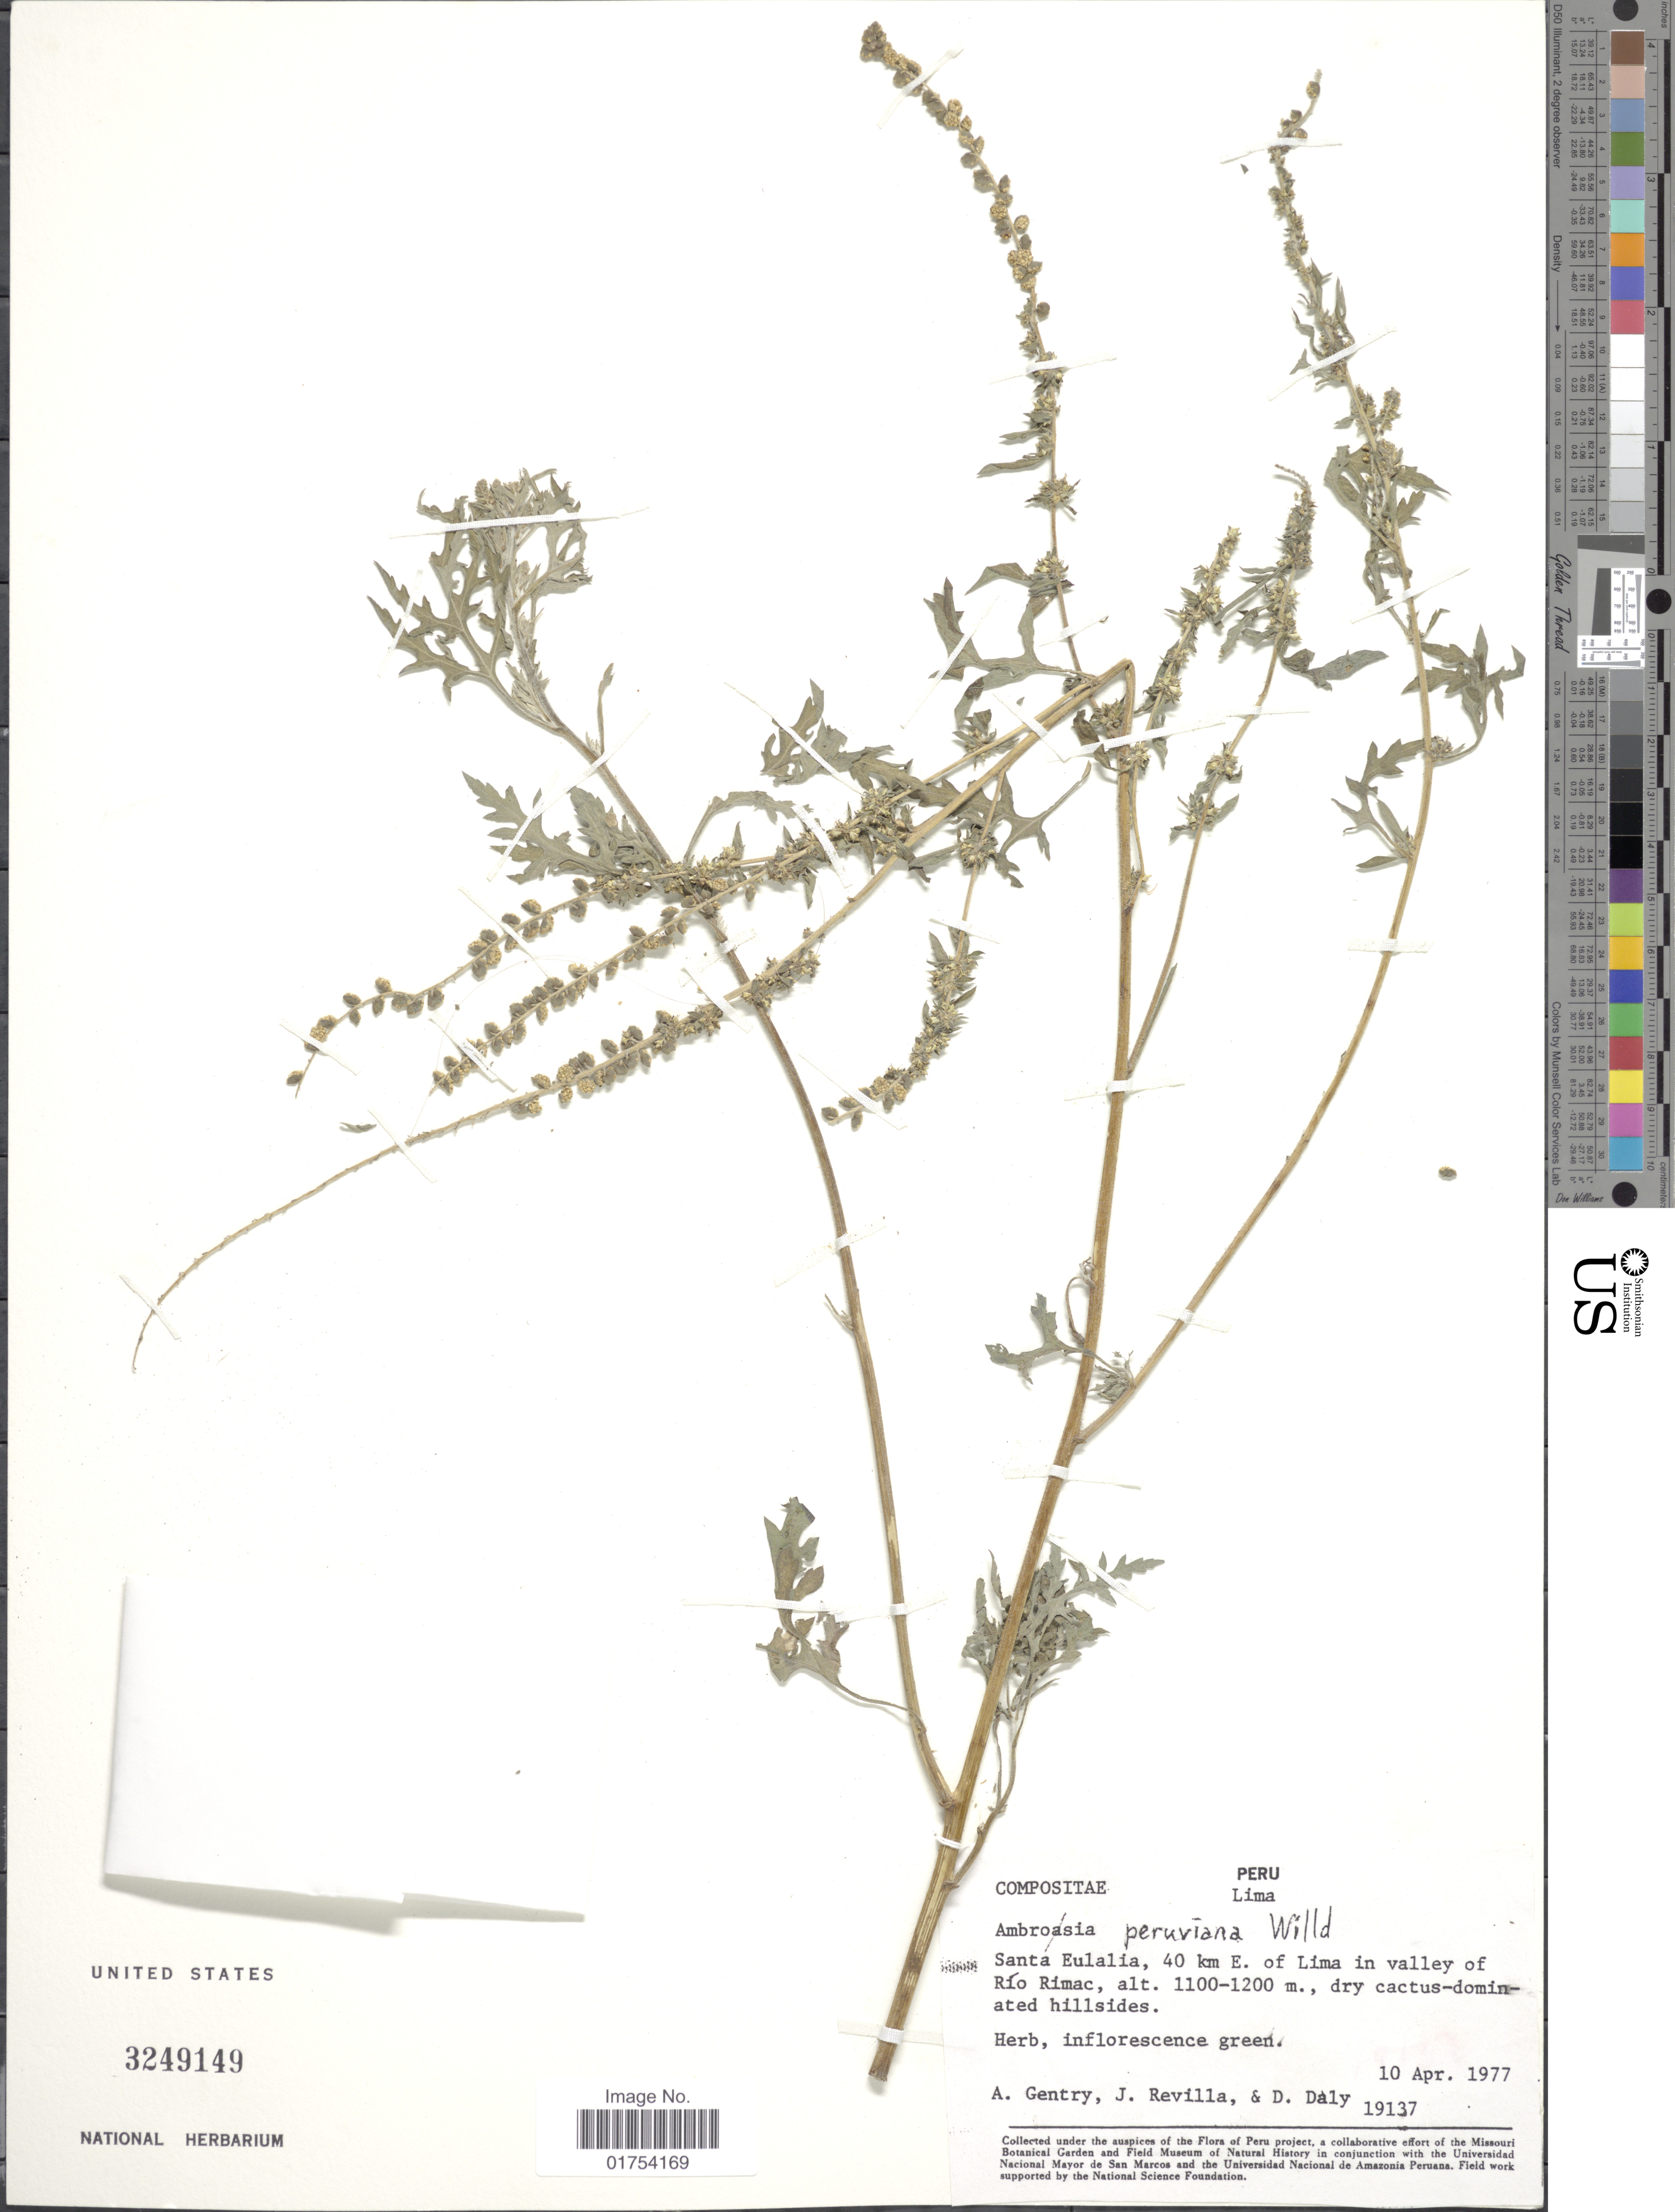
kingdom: Plantae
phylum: Tracheophyta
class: Magnoliopsida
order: Asterales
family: Asteraceae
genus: Ambrosia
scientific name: Ambrosia peruviana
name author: Willd.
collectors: A. H. Gentry, J. Revilla & D. C. Daly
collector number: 19137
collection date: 1977-04-10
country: Peru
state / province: Lima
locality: Santa Eulalia, 40 km E. of Lima in valley of Rio Rimac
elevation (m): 1100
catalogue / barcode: US 3249149